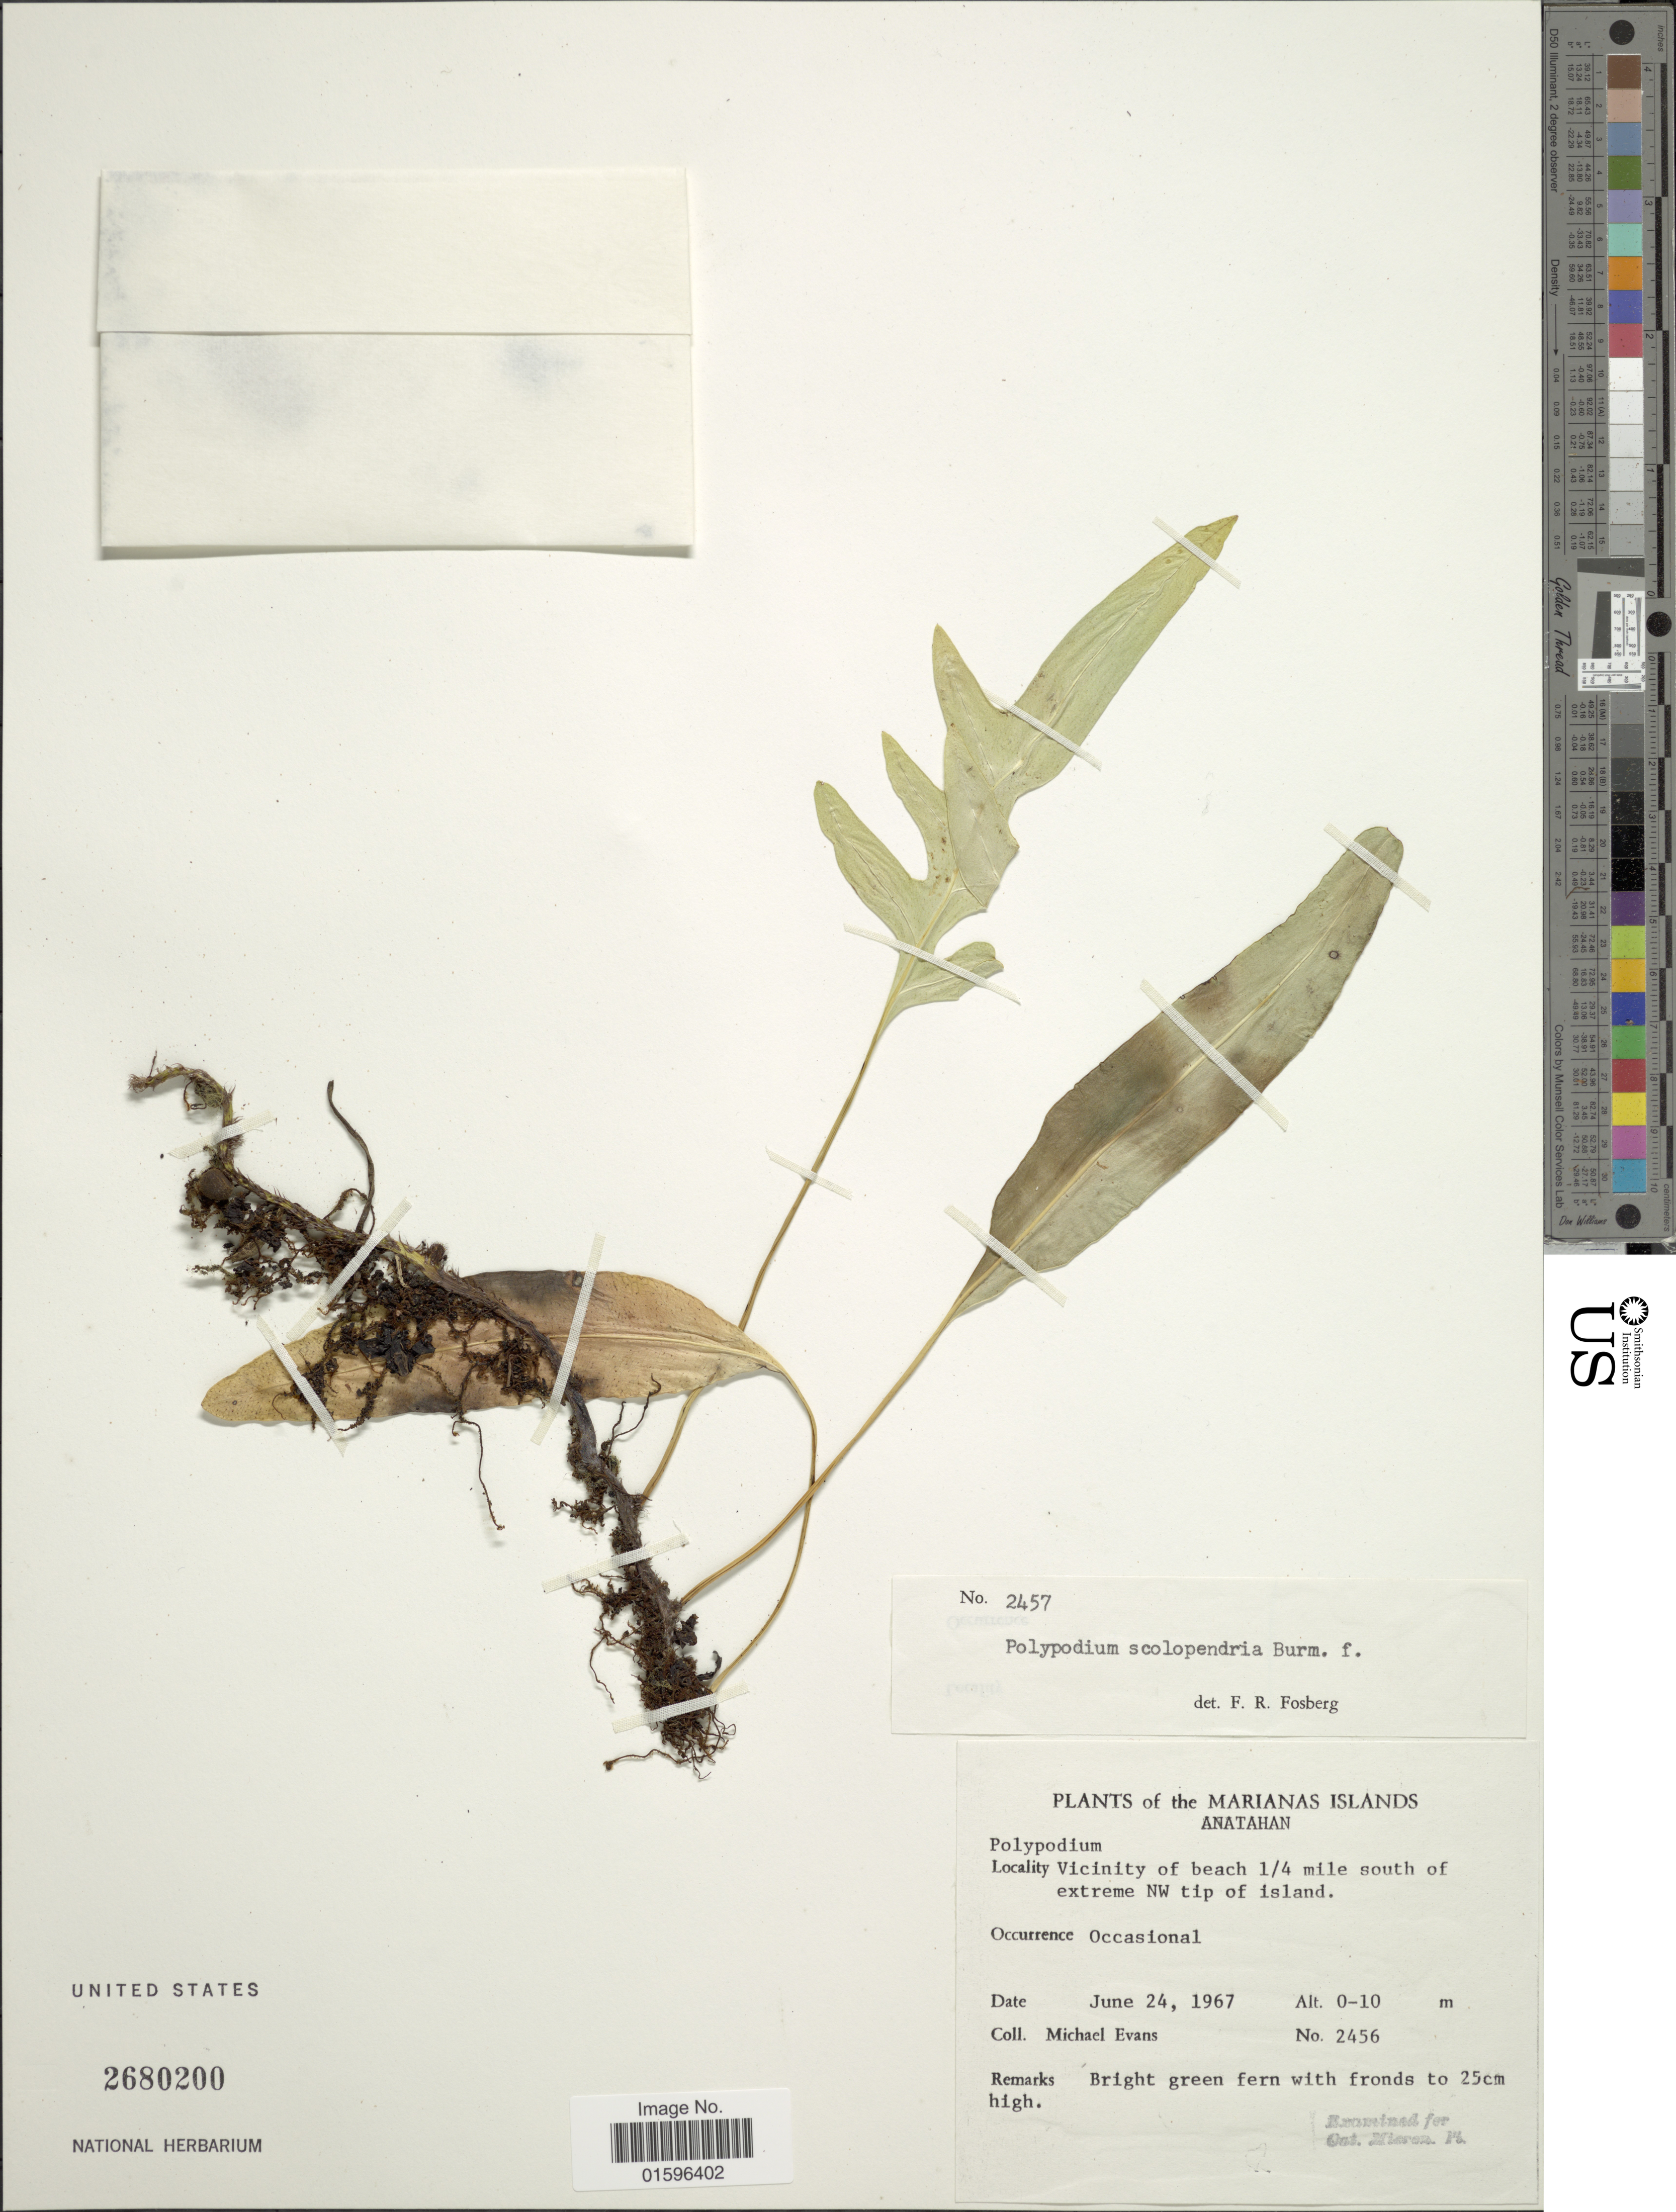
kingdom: Plantae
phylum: Tracheophyta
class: Polypodiopsida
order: Polypodiales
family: Polypodiaceae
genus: Polypodium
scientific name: Polypodium scolopendria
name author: Burm. f.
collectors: M. Evans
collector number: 2456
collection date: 1967-06-24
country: Northern Mariana Islands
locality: The Marianas Islands, Anatahan, vicinity of beach 1/4 mile south of extreme NW tip of island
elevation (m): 0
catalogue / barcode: US 2680200